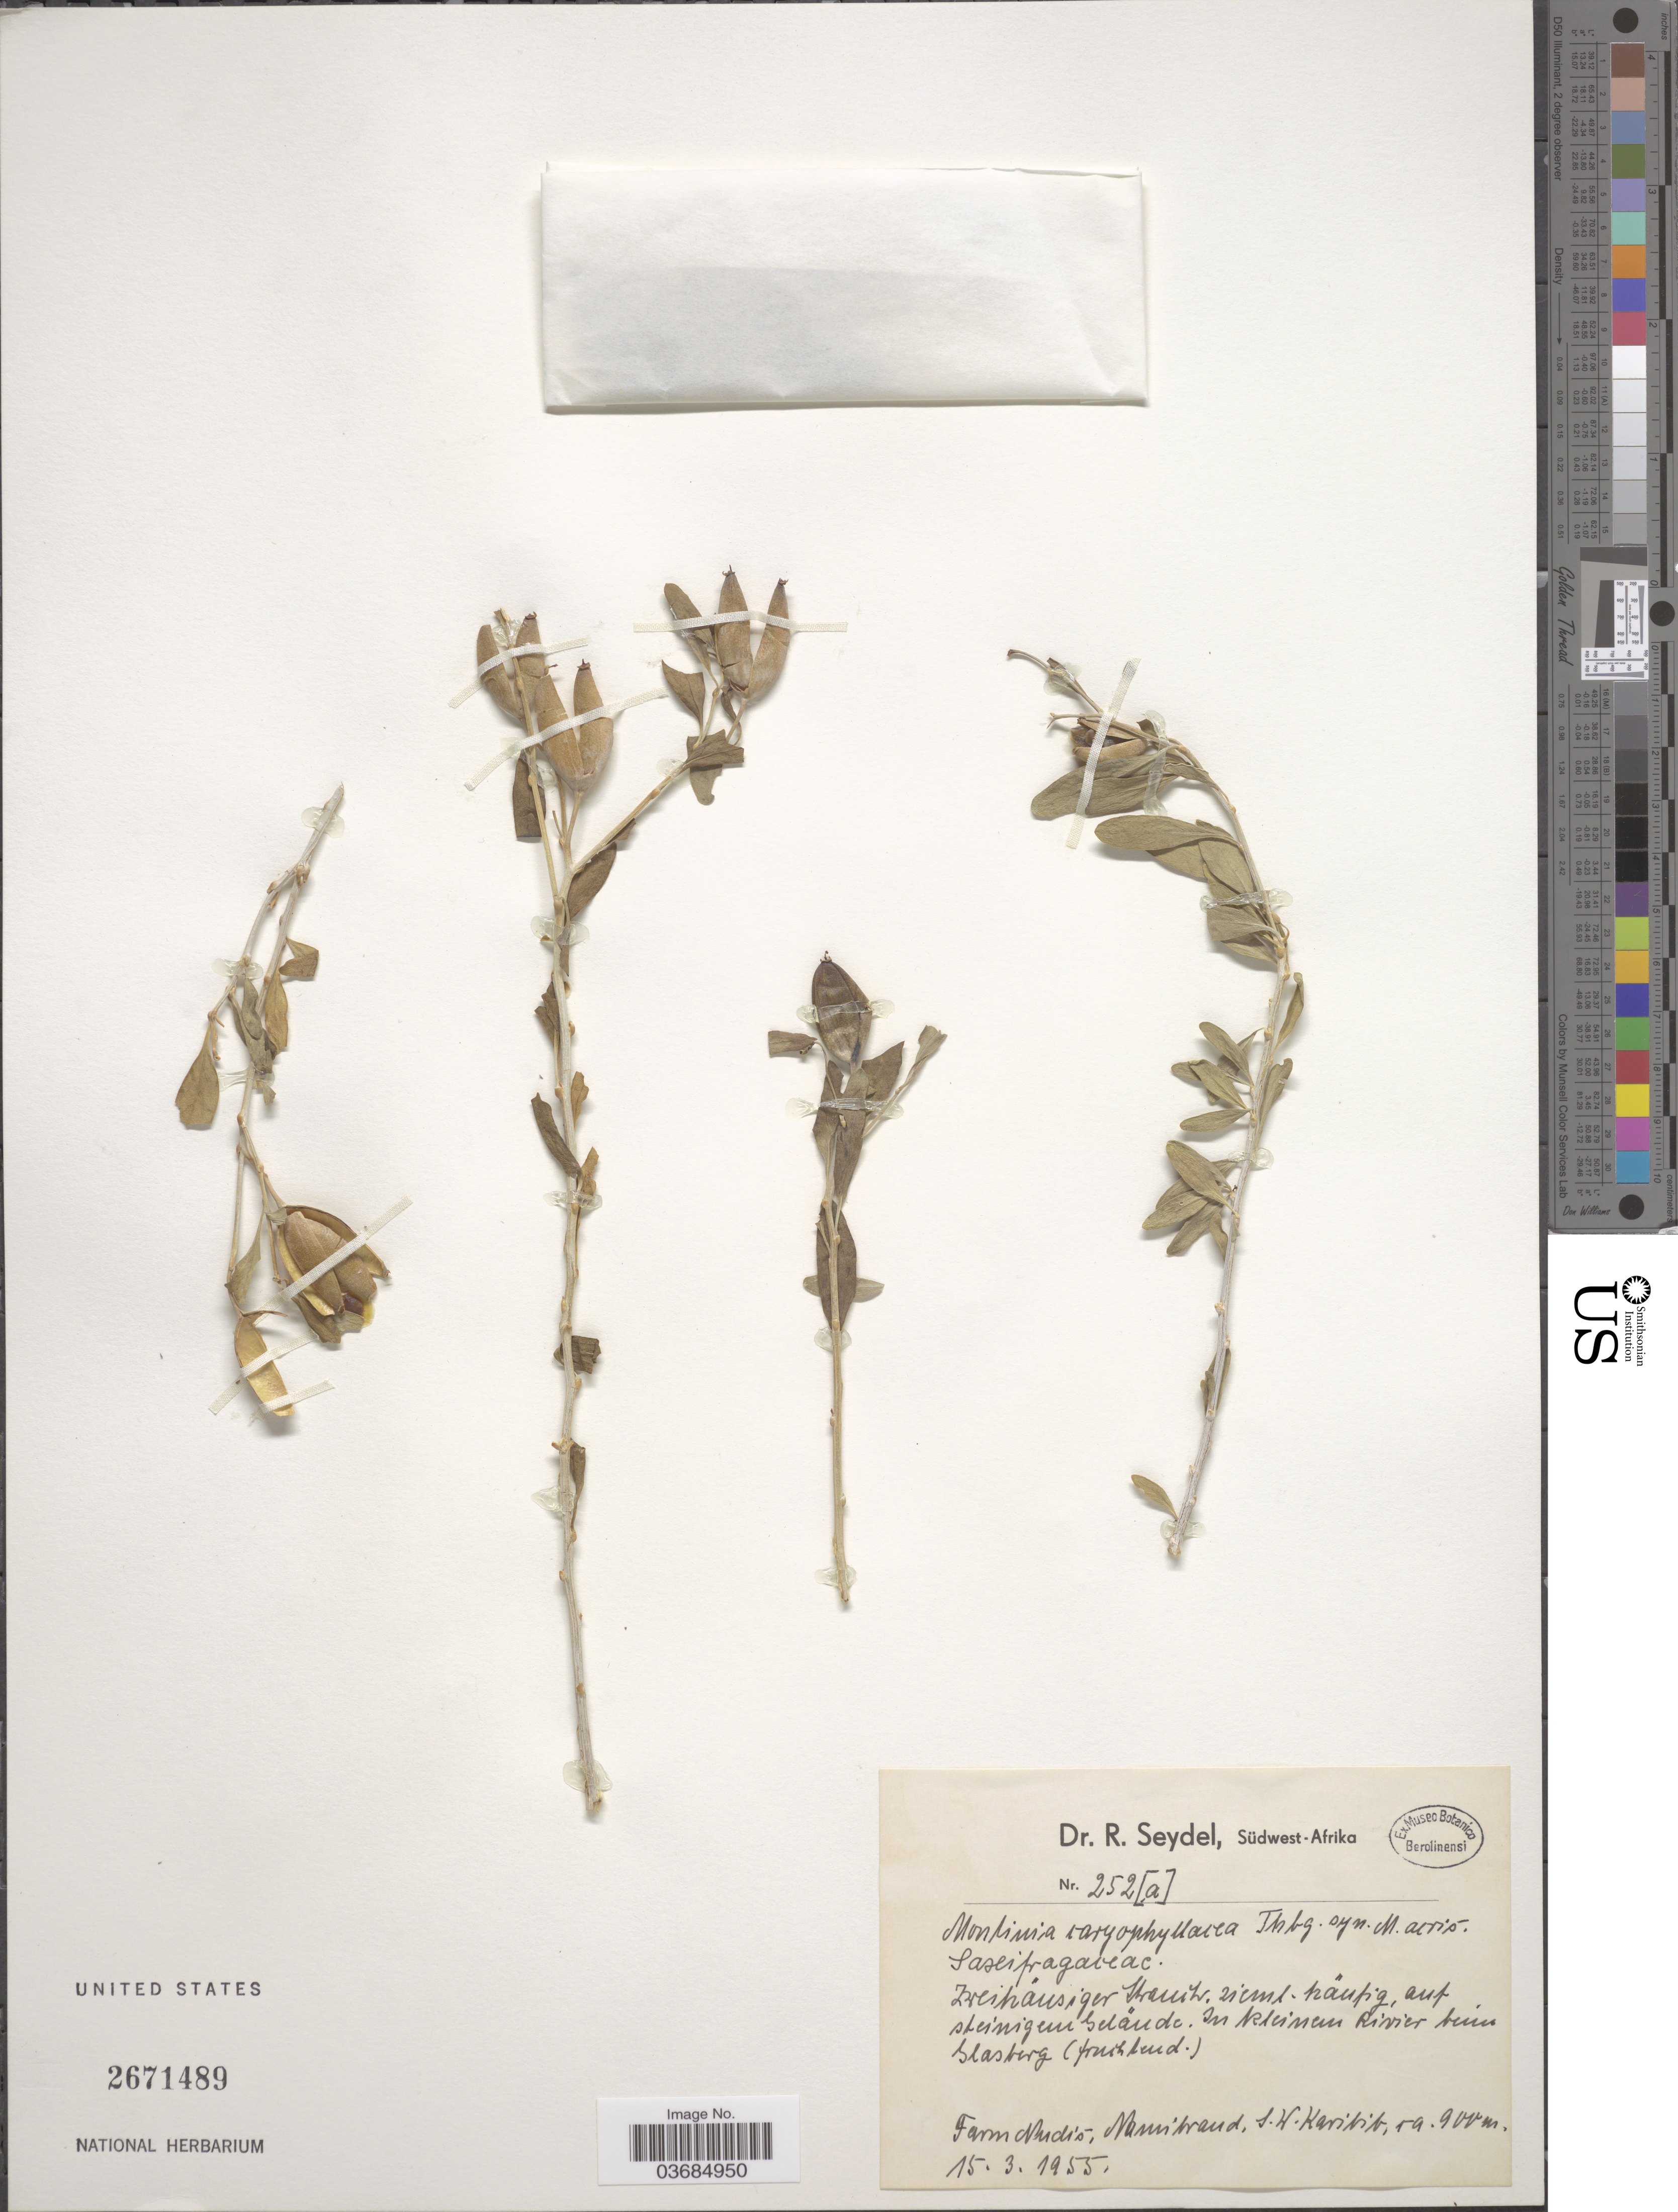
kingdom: Plantae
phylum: Tracheophyta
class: Magnoliopsida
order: Solanales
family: Montiniaceae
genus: Montinia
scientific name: Montinia caryophyllacea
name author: Thunb.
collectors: R. Seydel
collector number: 252[a]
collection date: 1955-03-15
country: Namibia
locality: Südwest-Afrika. Farm Nudis, Namibrand, S. W. Karibib.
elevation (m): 900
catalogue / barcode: US 2671489